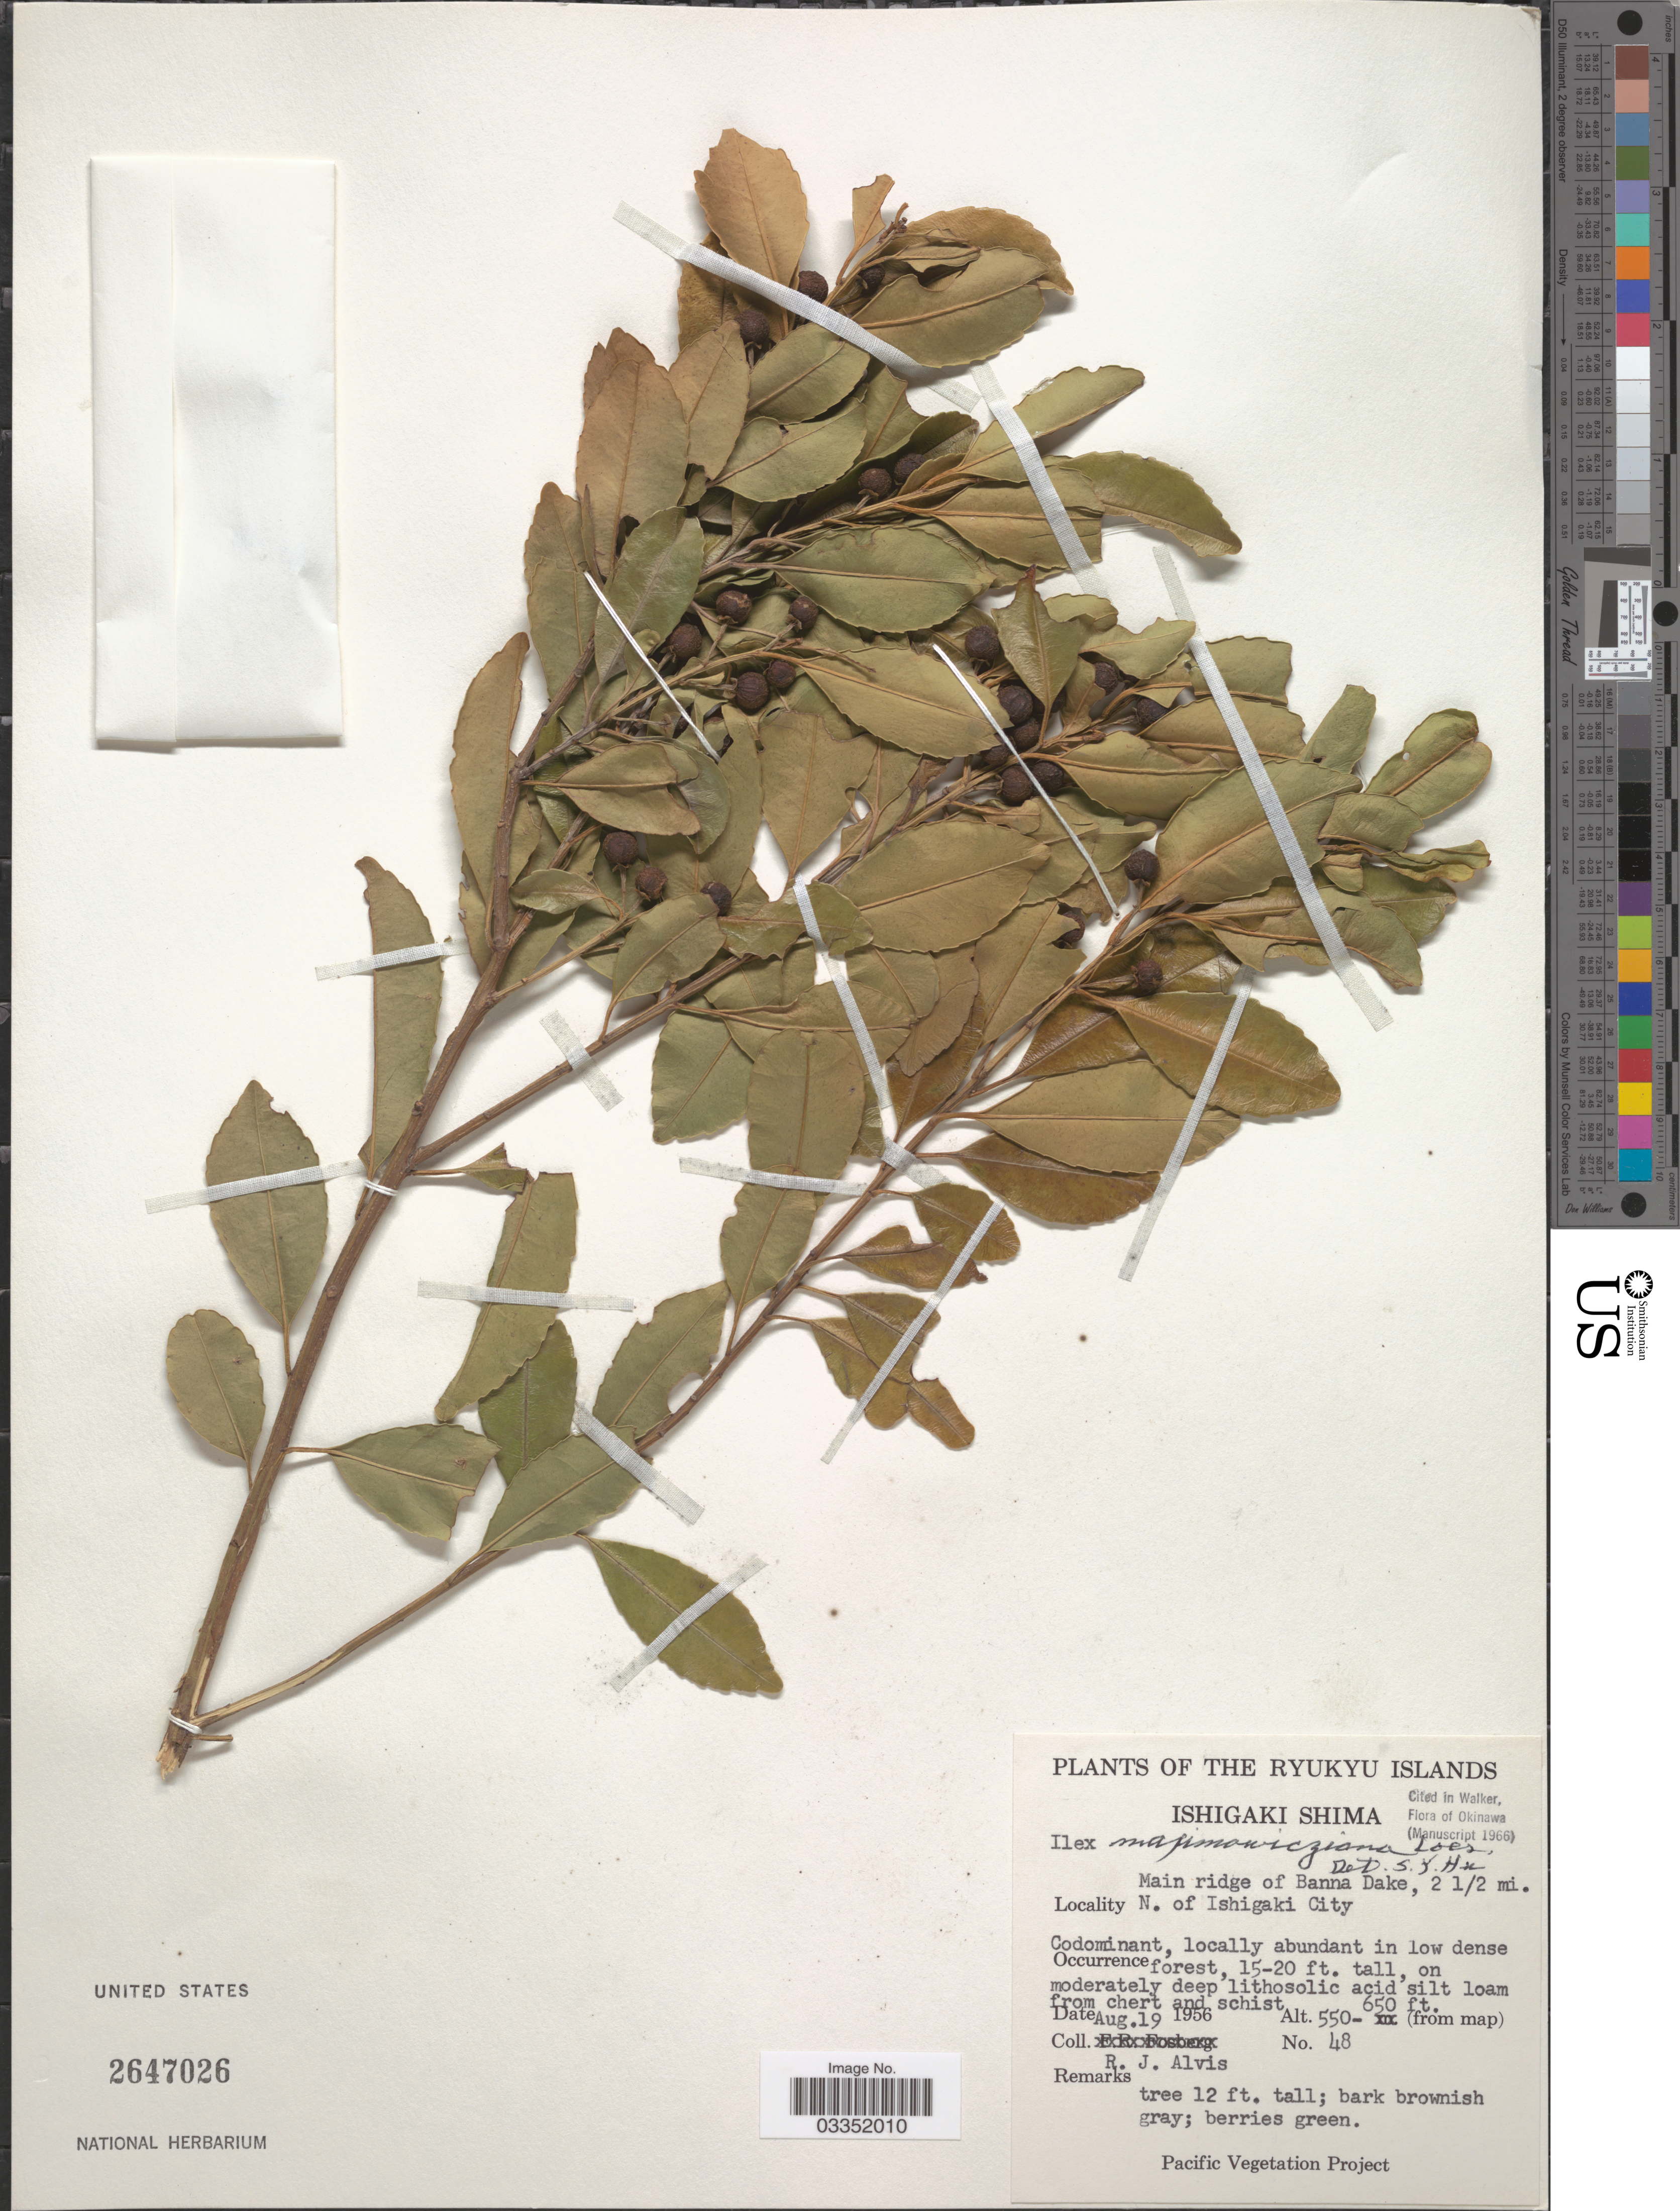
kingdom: Plantae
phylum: Tracheophyta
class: Magnoliopsida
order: Aquifoliales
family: Aquifoliaceae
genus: Ilex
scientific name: Ilex maximowicziana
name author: Loes.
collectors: R. Alvis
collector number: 48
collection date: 1956-08-19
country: Japan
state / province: Okinawa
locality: The Ryukyu Islands. Ishigaki Shima. Main ridge of Banna Dake, 2 1/2 mi. N. of Ishigaki City.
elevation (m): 168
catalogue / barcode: US 2647026